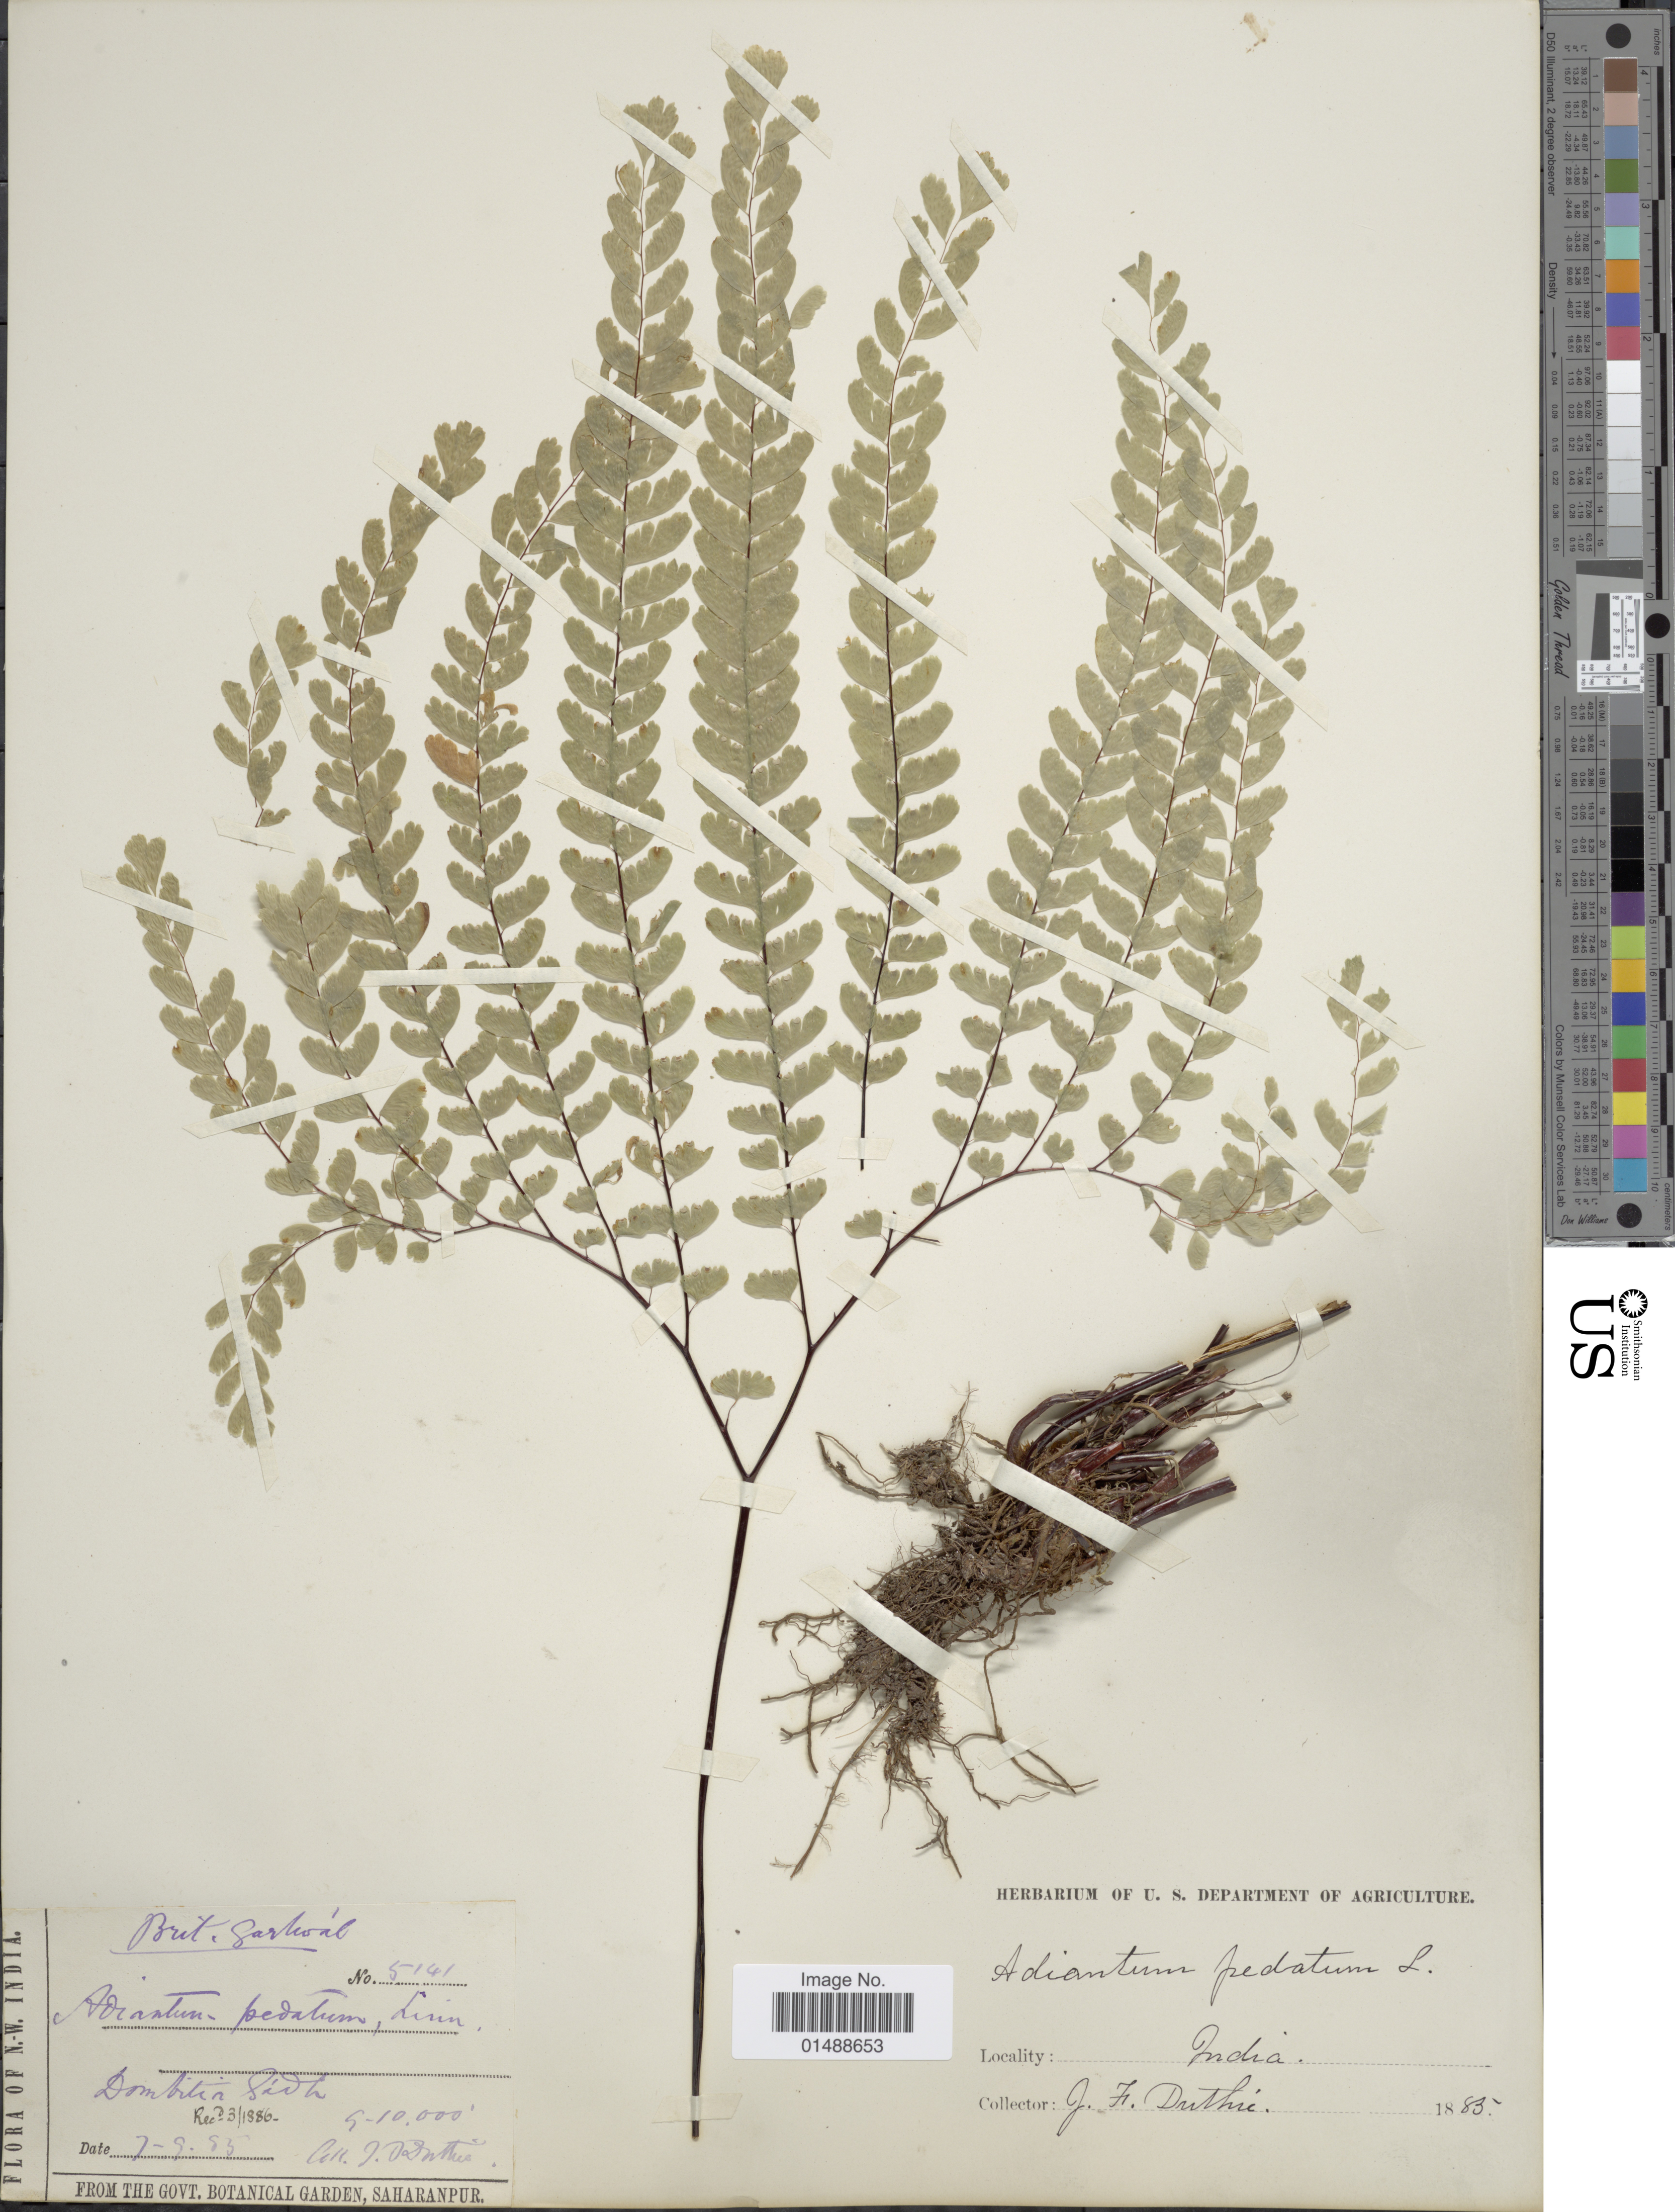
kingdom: Plantae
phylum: Tracheophyta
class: Polypodiopsida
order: Polypodiales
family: Pteridaceae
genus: Adiantum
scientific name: Adiantum pedatum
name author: L.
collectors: J. F. Duthie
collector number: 5141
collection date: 1885-09-07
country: India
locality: India, Brit, Garwal, Dombitia Sidh.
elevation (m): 1524